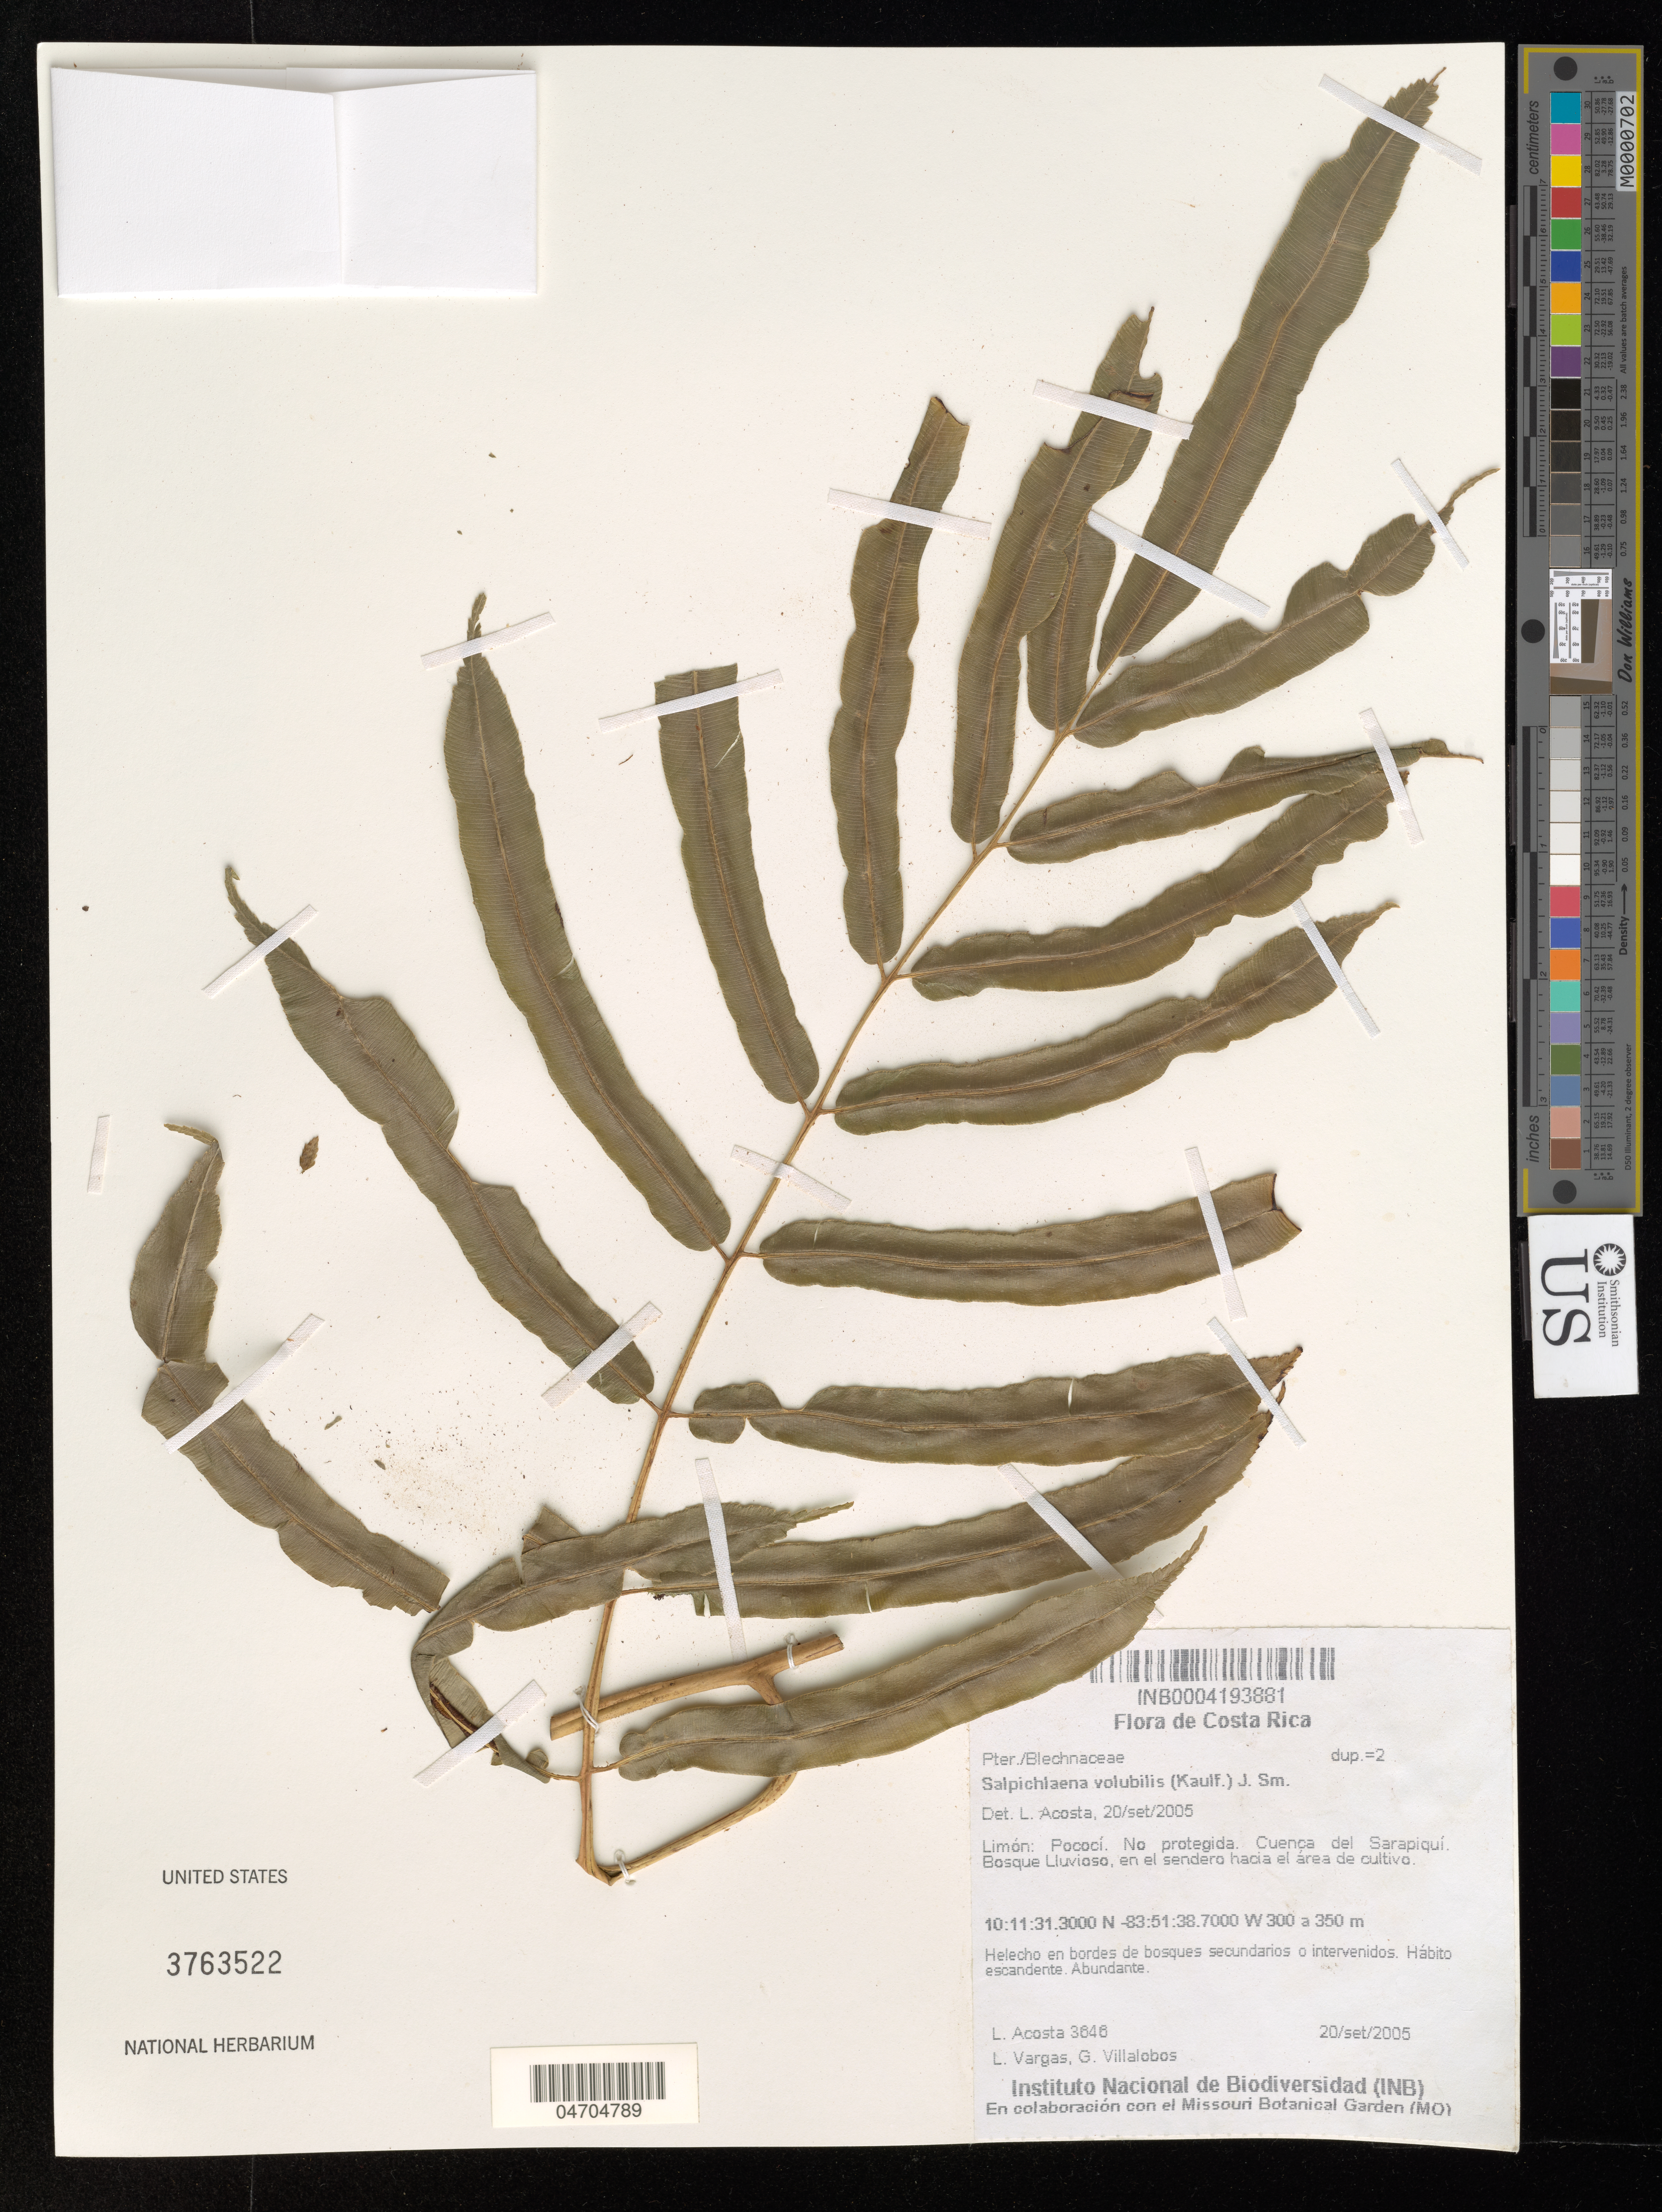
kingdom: Plantae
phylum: Tracheophyta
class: Polypodiopsida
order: Marattiales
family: Marattiaceae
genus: Danaea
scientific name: Danaea cartilaginea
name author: Christenh. & Tuomisto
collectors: L. Acosta, L. Vargas & G. Villalobos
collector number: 3646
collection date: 2005-09-20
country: Costa Rica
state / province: Limón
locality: Pococí. No protegida. Cuenca del Sarapiquí.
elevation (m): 300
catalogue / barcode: US 3763522